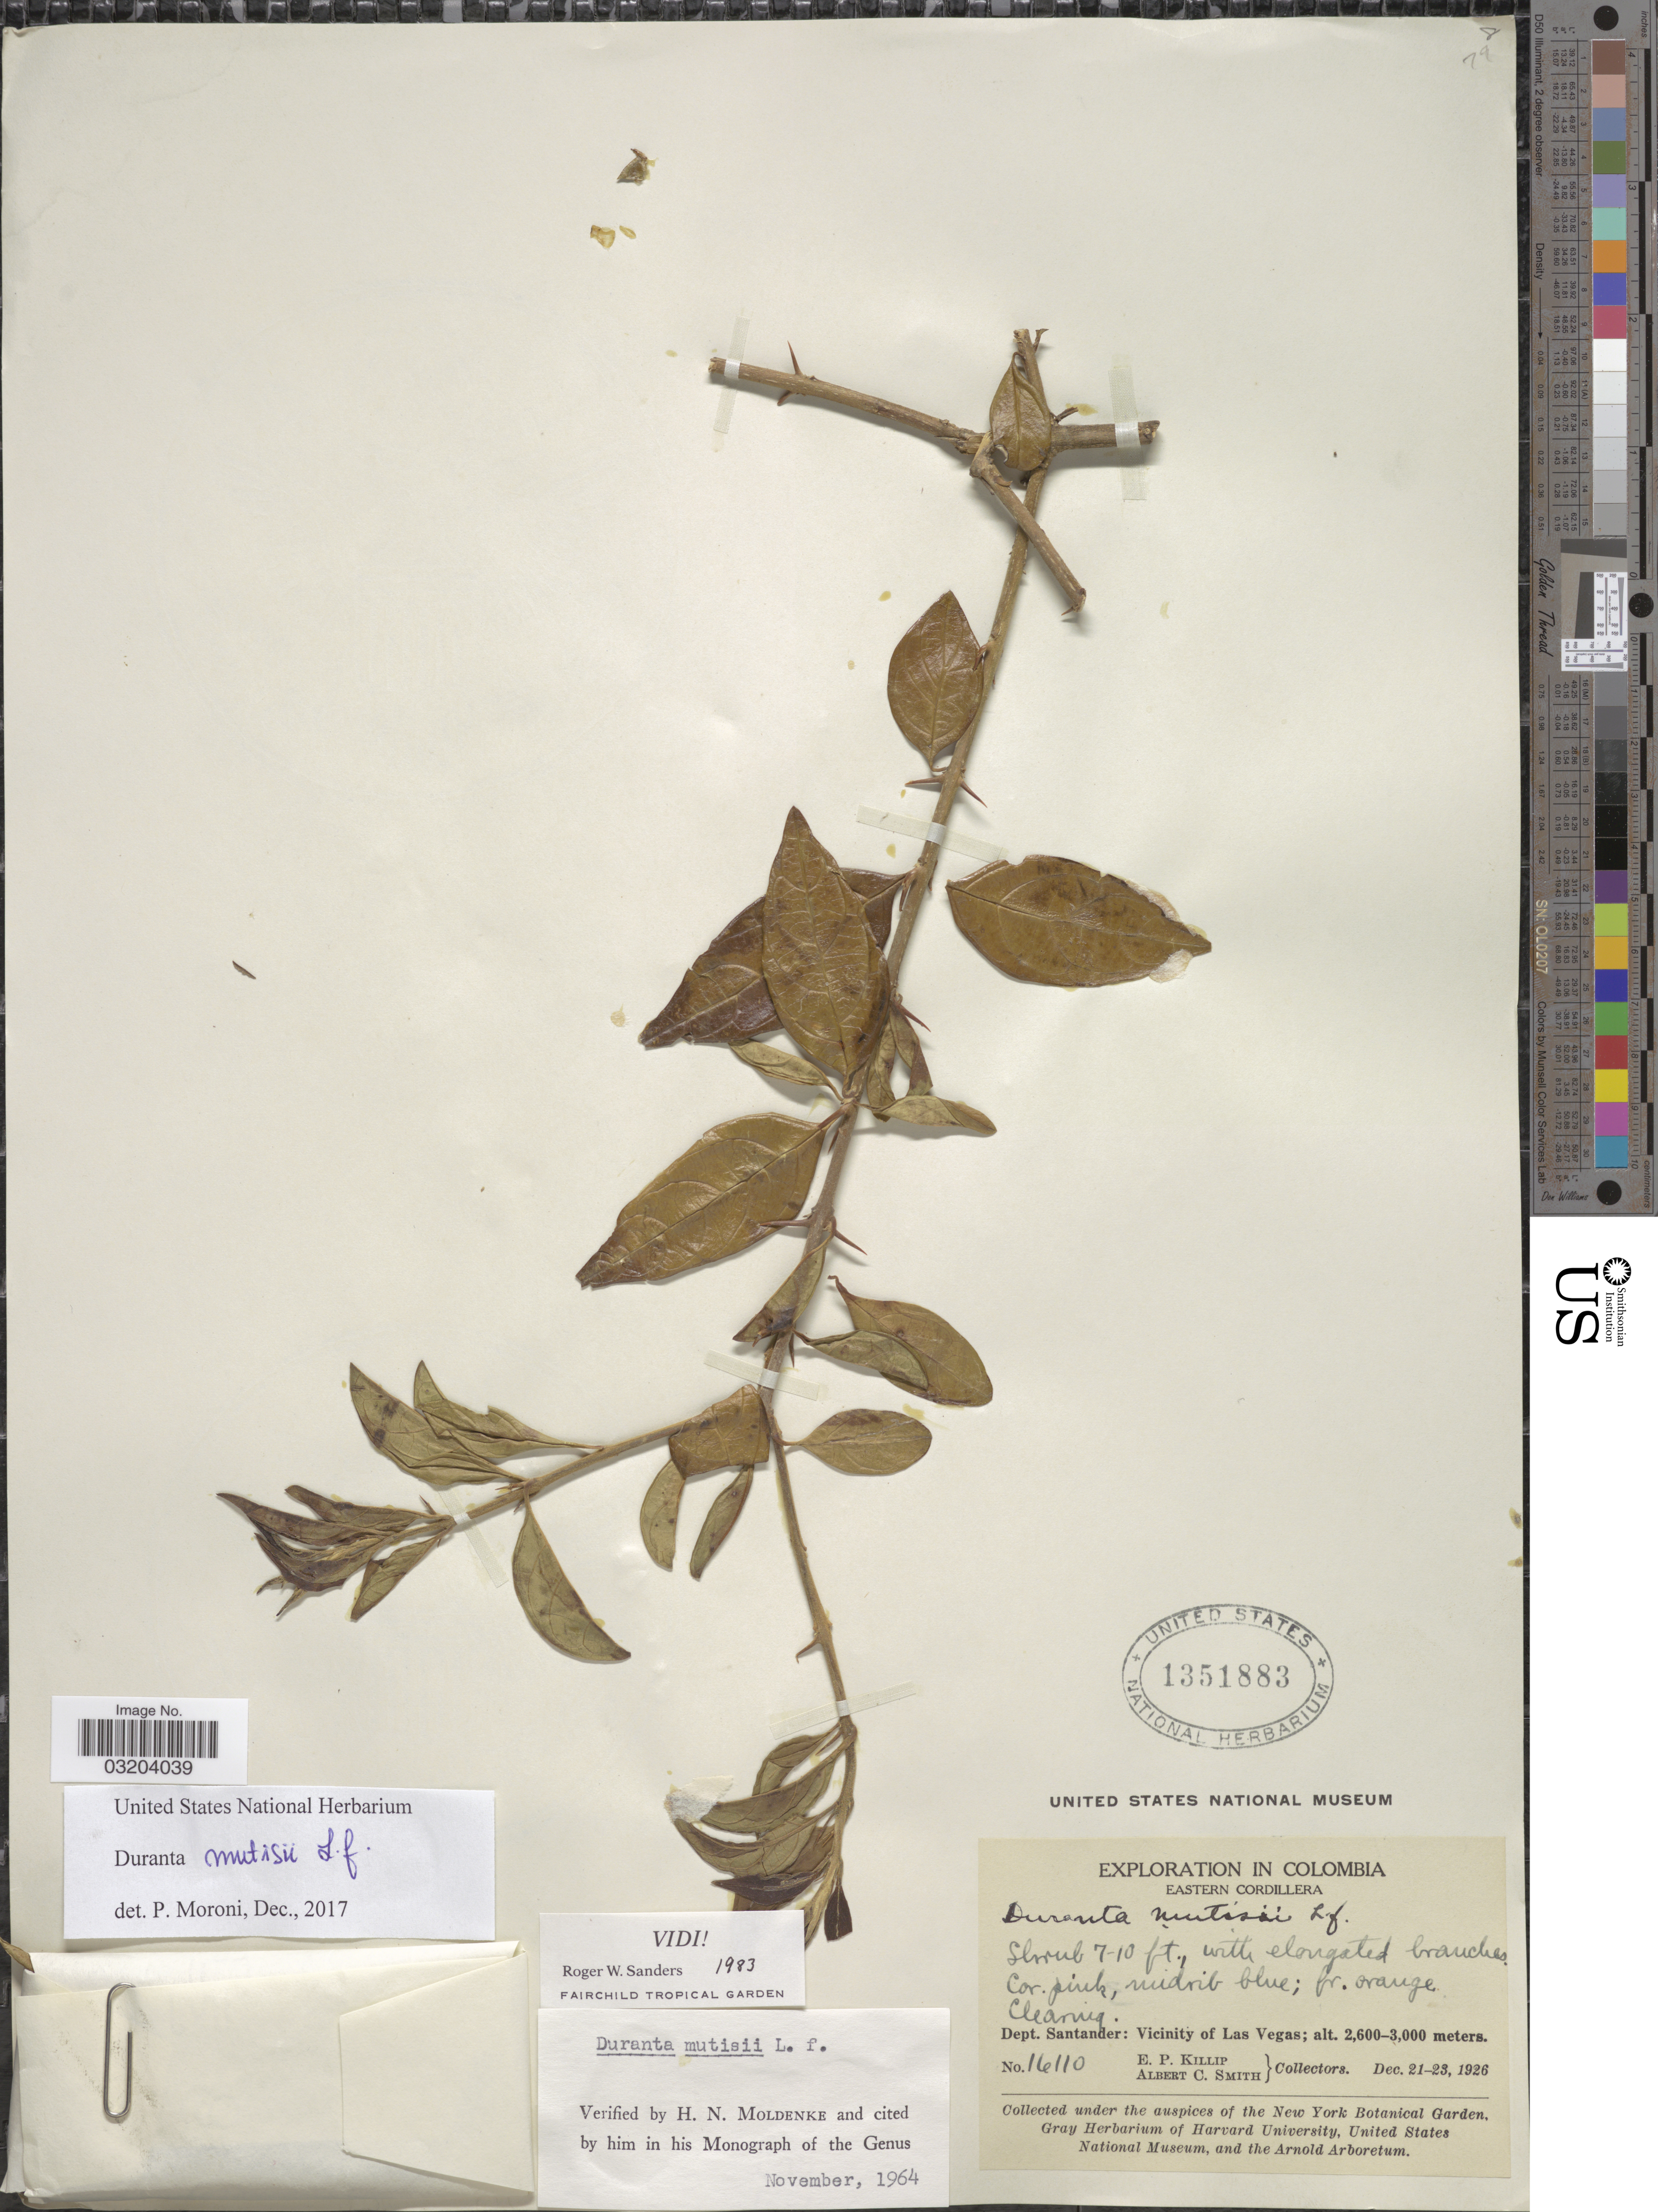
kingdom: Plantae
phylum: Tracheophyta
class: Magnoliopsida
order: Lamiales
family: Verbenaceae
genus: Duranta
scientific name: Duranta mutisii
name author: L. f.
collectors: E. P. Killip & A. C. Smith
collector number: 16110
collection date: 1926-12-21/1926-12-23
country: Colombia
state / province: Santander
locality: Eastern Cordillera. Dept. Santander: Vicinity of Las Vegas.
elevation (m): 2600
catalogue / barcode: US 1351883